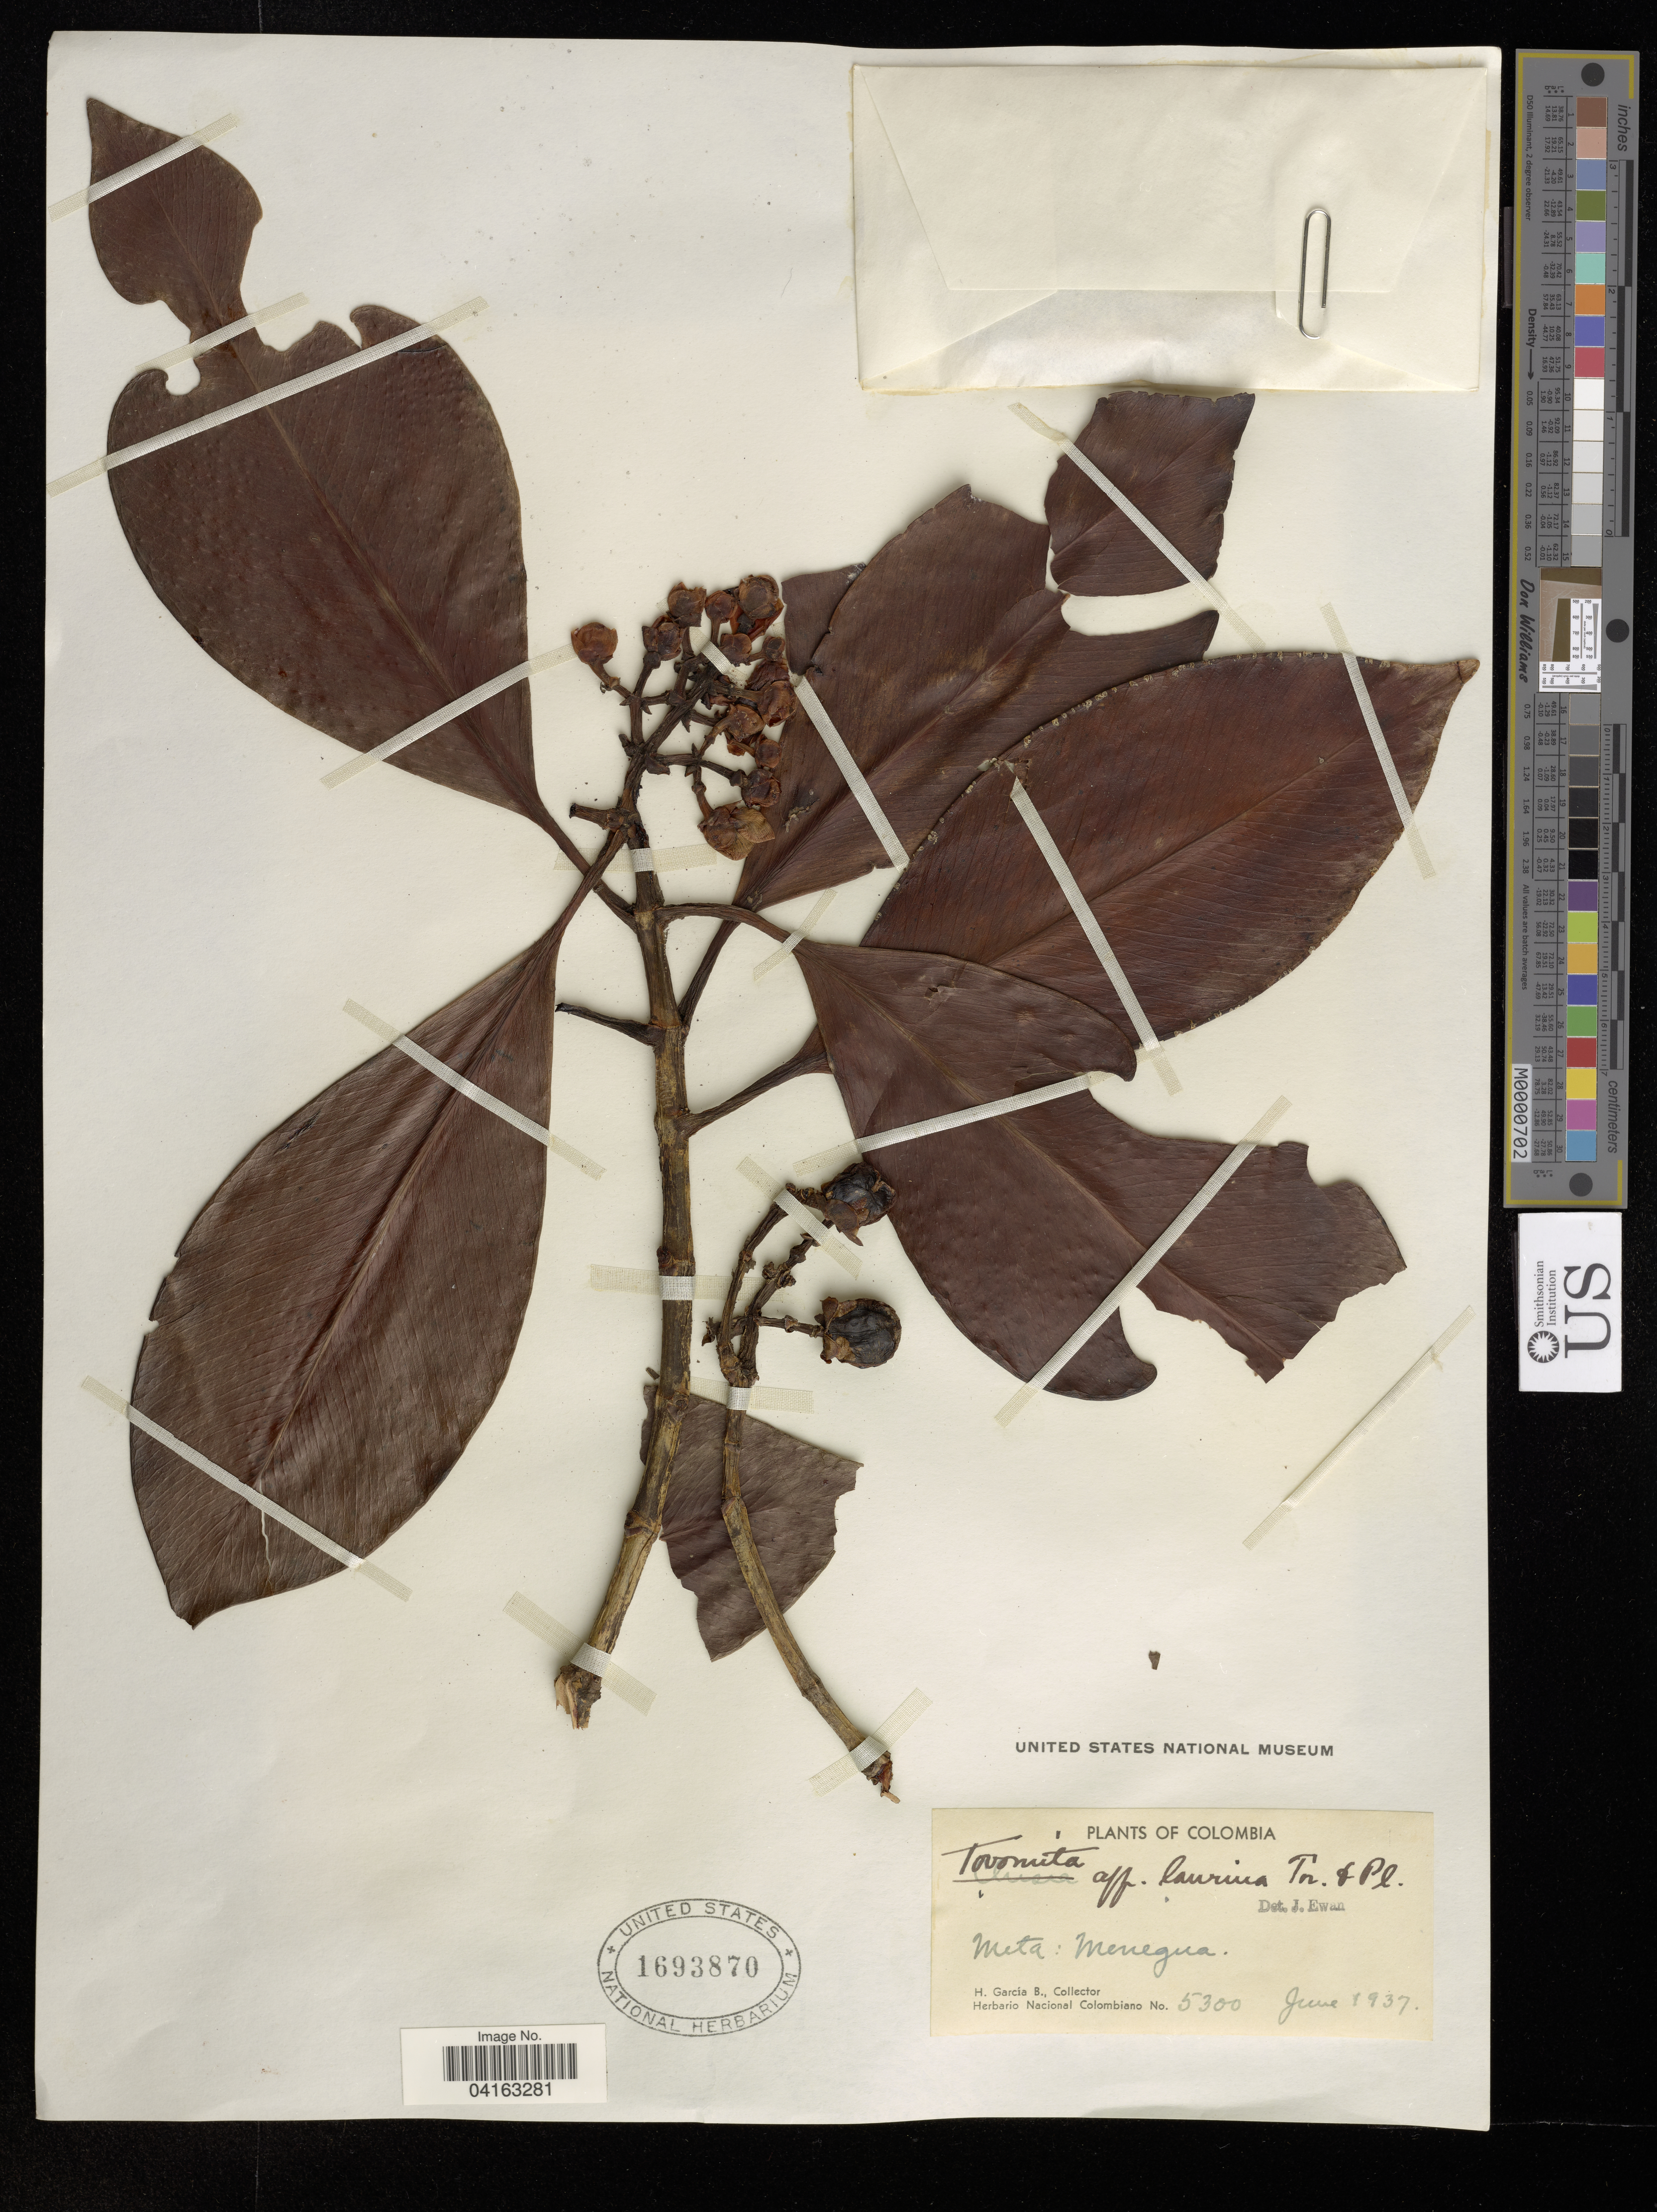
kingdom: Plantae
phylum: Tracheophyta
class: Magnoliopsida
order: Malpighiales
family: Clusiaceae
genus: Tovomita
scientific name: Tovomita laurina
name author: Planch. & Triana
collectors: H. García B.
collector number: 5300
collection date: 1937-06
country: Colombia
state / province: Meta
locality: Menegua.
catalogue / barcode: US 1693870